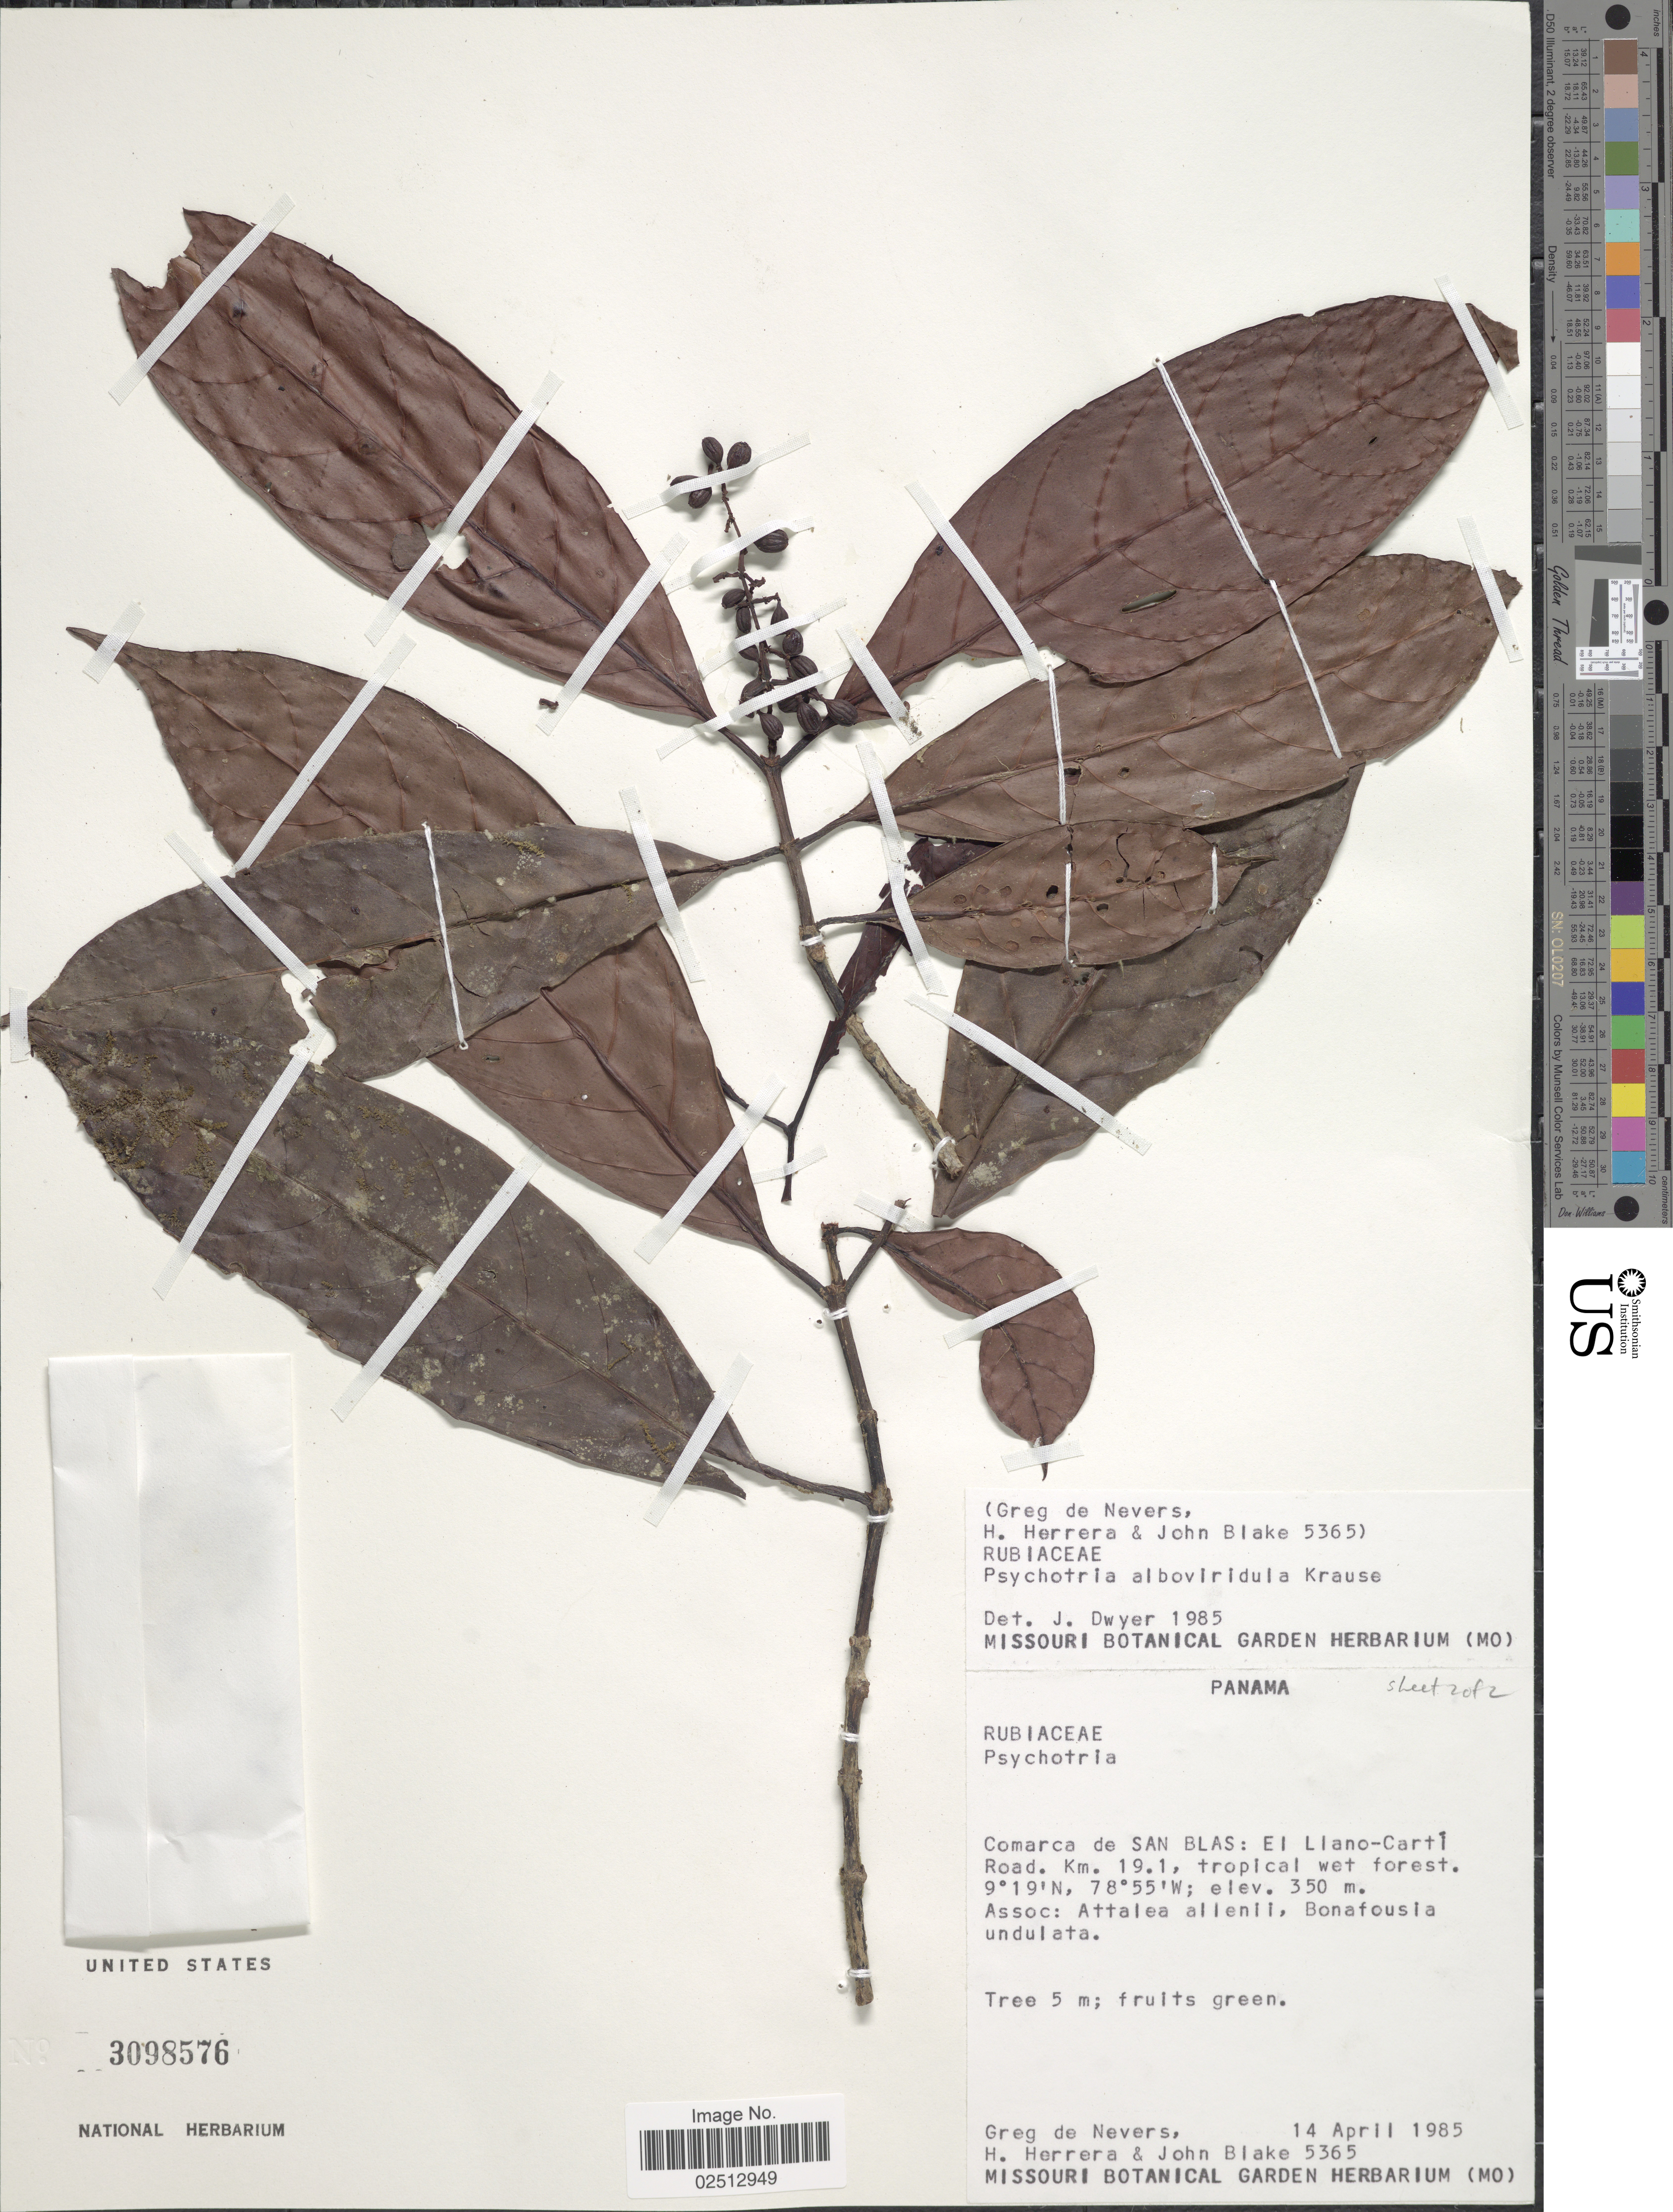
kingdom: Plantae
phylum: Tracheophyta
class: Magnoliopsida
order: Gentianales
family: Rubiaceae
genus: Psychotria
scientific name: Psychotria remota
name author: Benth.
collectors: G. C. de Nevers, H. Herrera & J. B. Blake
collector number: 5365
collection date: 1985-04-14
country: Panama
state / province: Kuna Yala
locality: Comarca de San Blas: El Llano-Carti Road. Km. 19.1, tropical wet forest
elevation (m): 350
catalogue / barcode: US 3098576